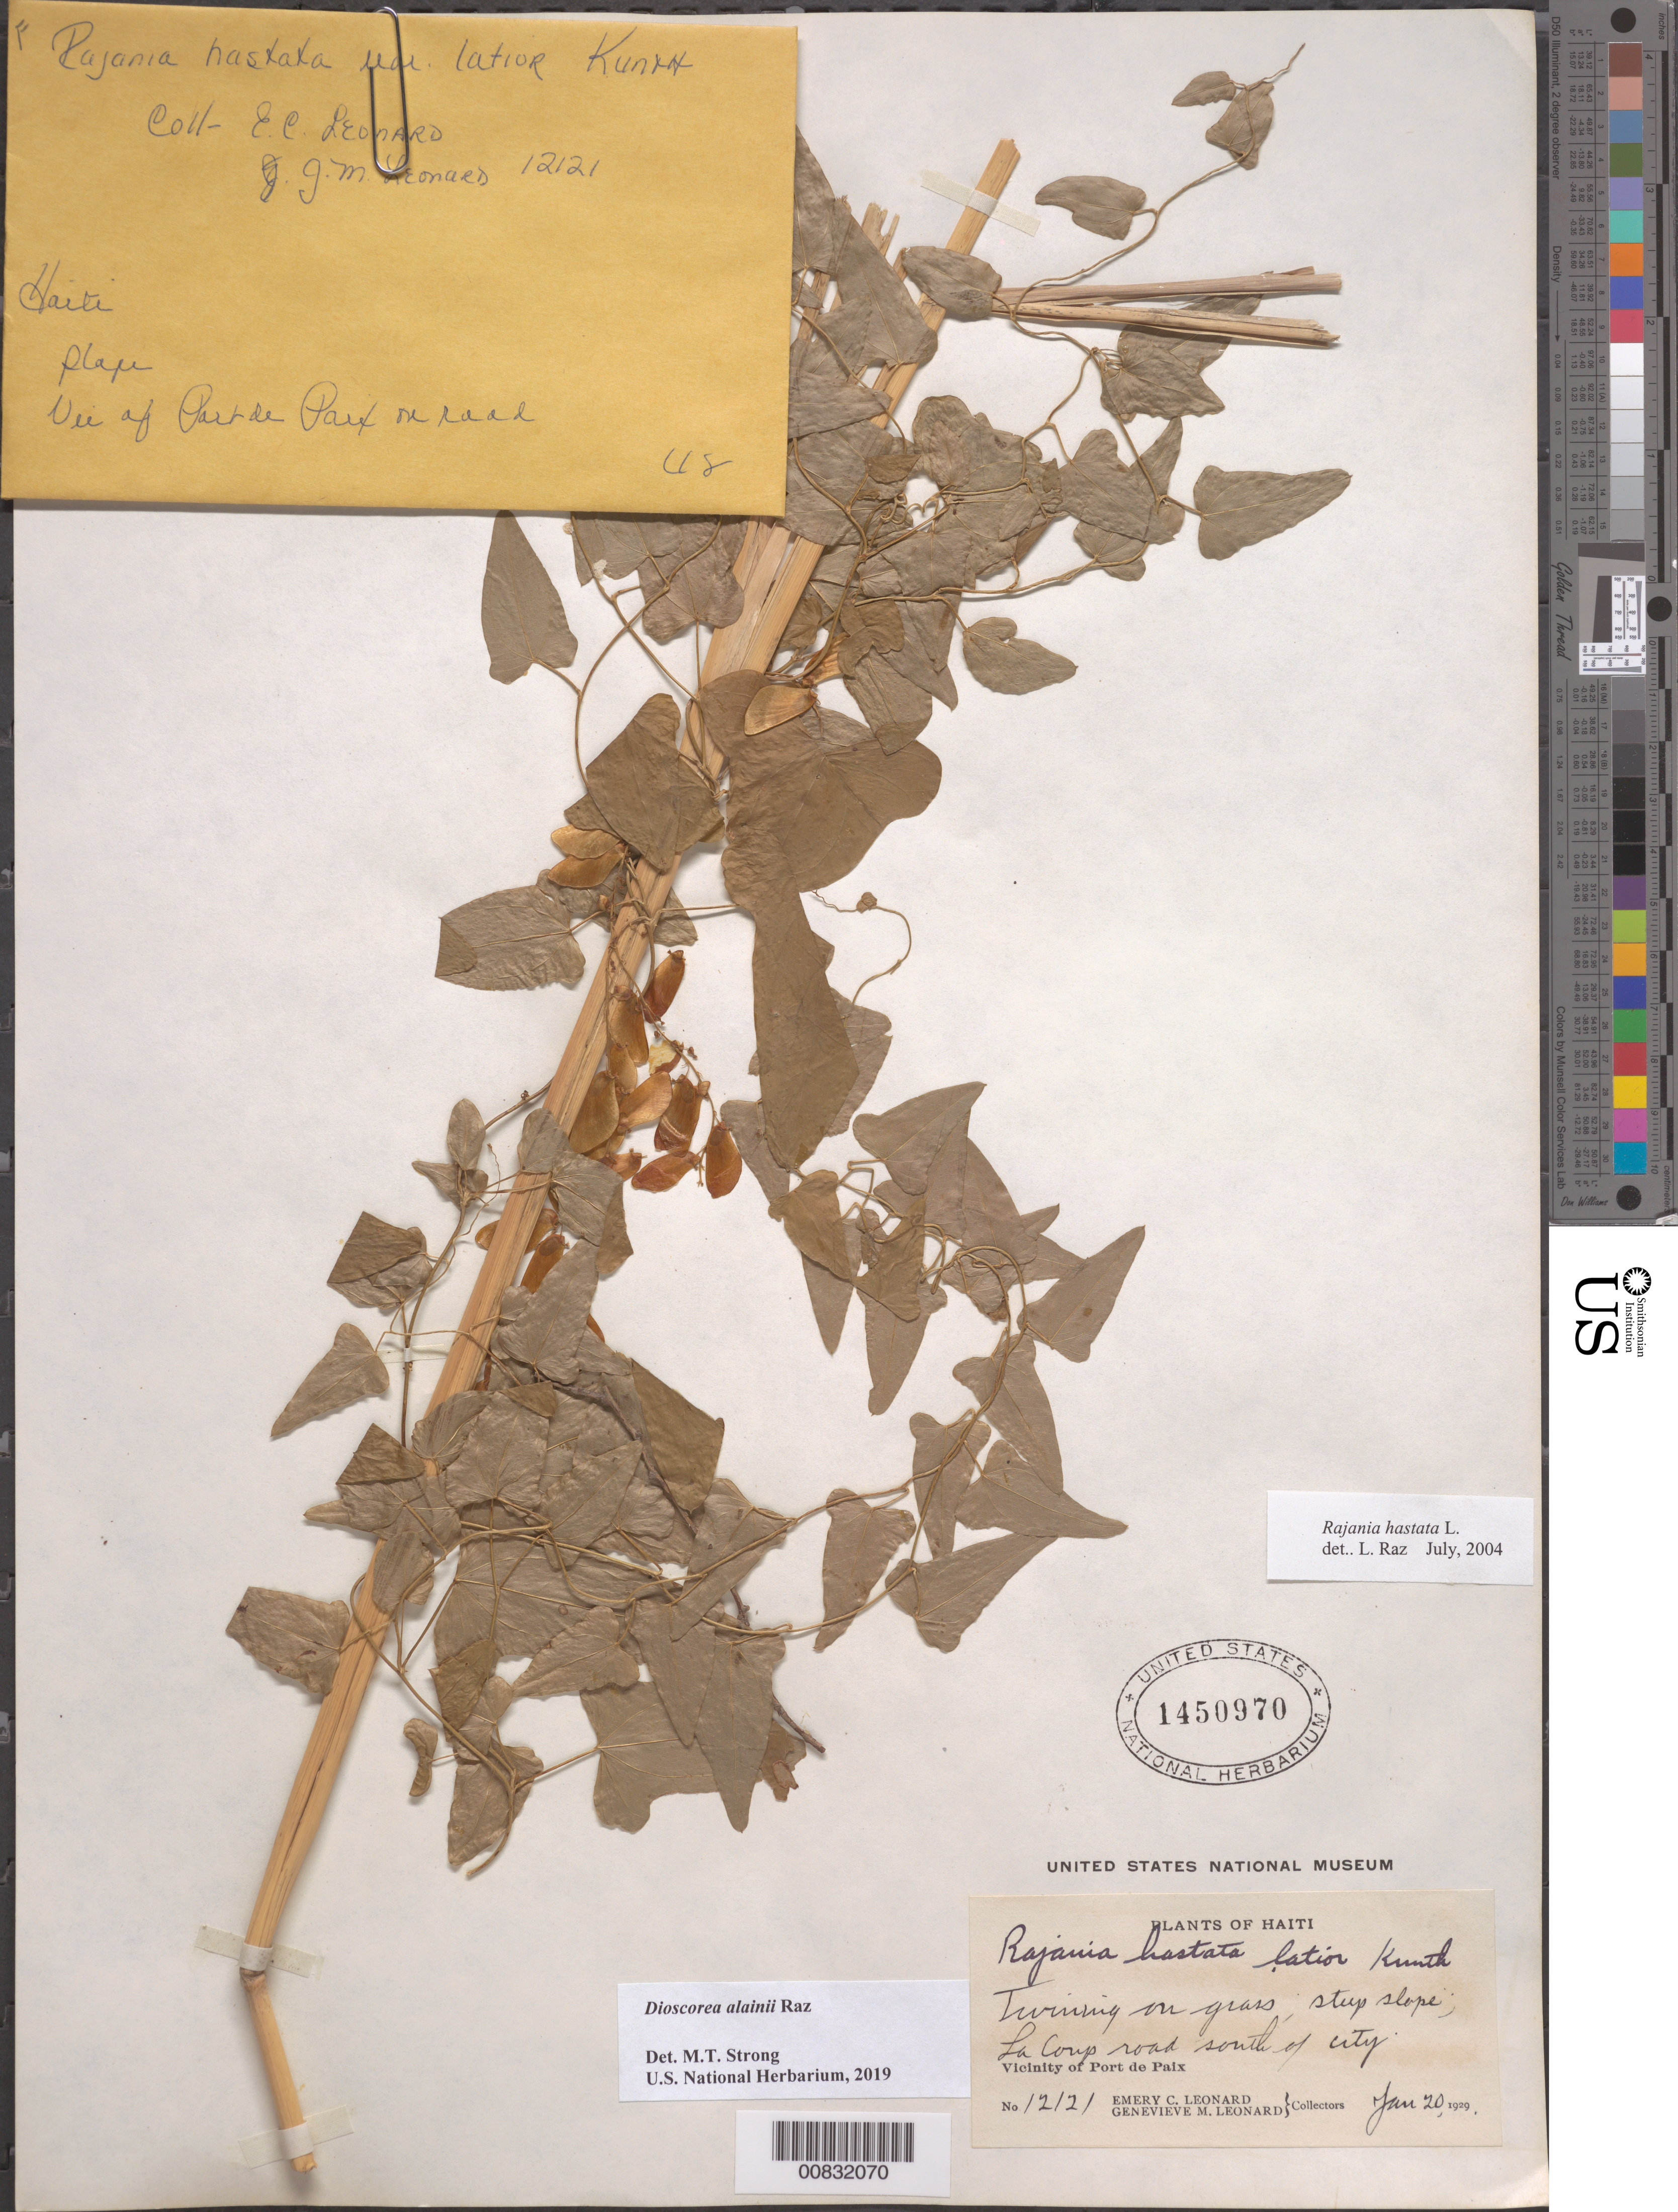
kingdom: Plantae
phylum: Tracheophyta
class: Liliopsida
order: Dioscoreales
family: Dioscoreaceae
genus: Dioscorea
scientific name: Dioscorea alainii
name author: Raz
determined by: Strong, M. T., (US), Smithsonian Institution - National Museum of Natural History (UNITED STATES)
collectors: E. C. Leonard & G. M. Leonard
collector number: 12121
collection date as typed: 20 Jan 1929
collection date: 1929-01-20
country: Haiti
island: Hispaniola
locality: Vicinity of Port-de-Paix. La Coup road south of city.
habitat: Twining on grass; steep slope.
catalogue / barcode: US 1450970